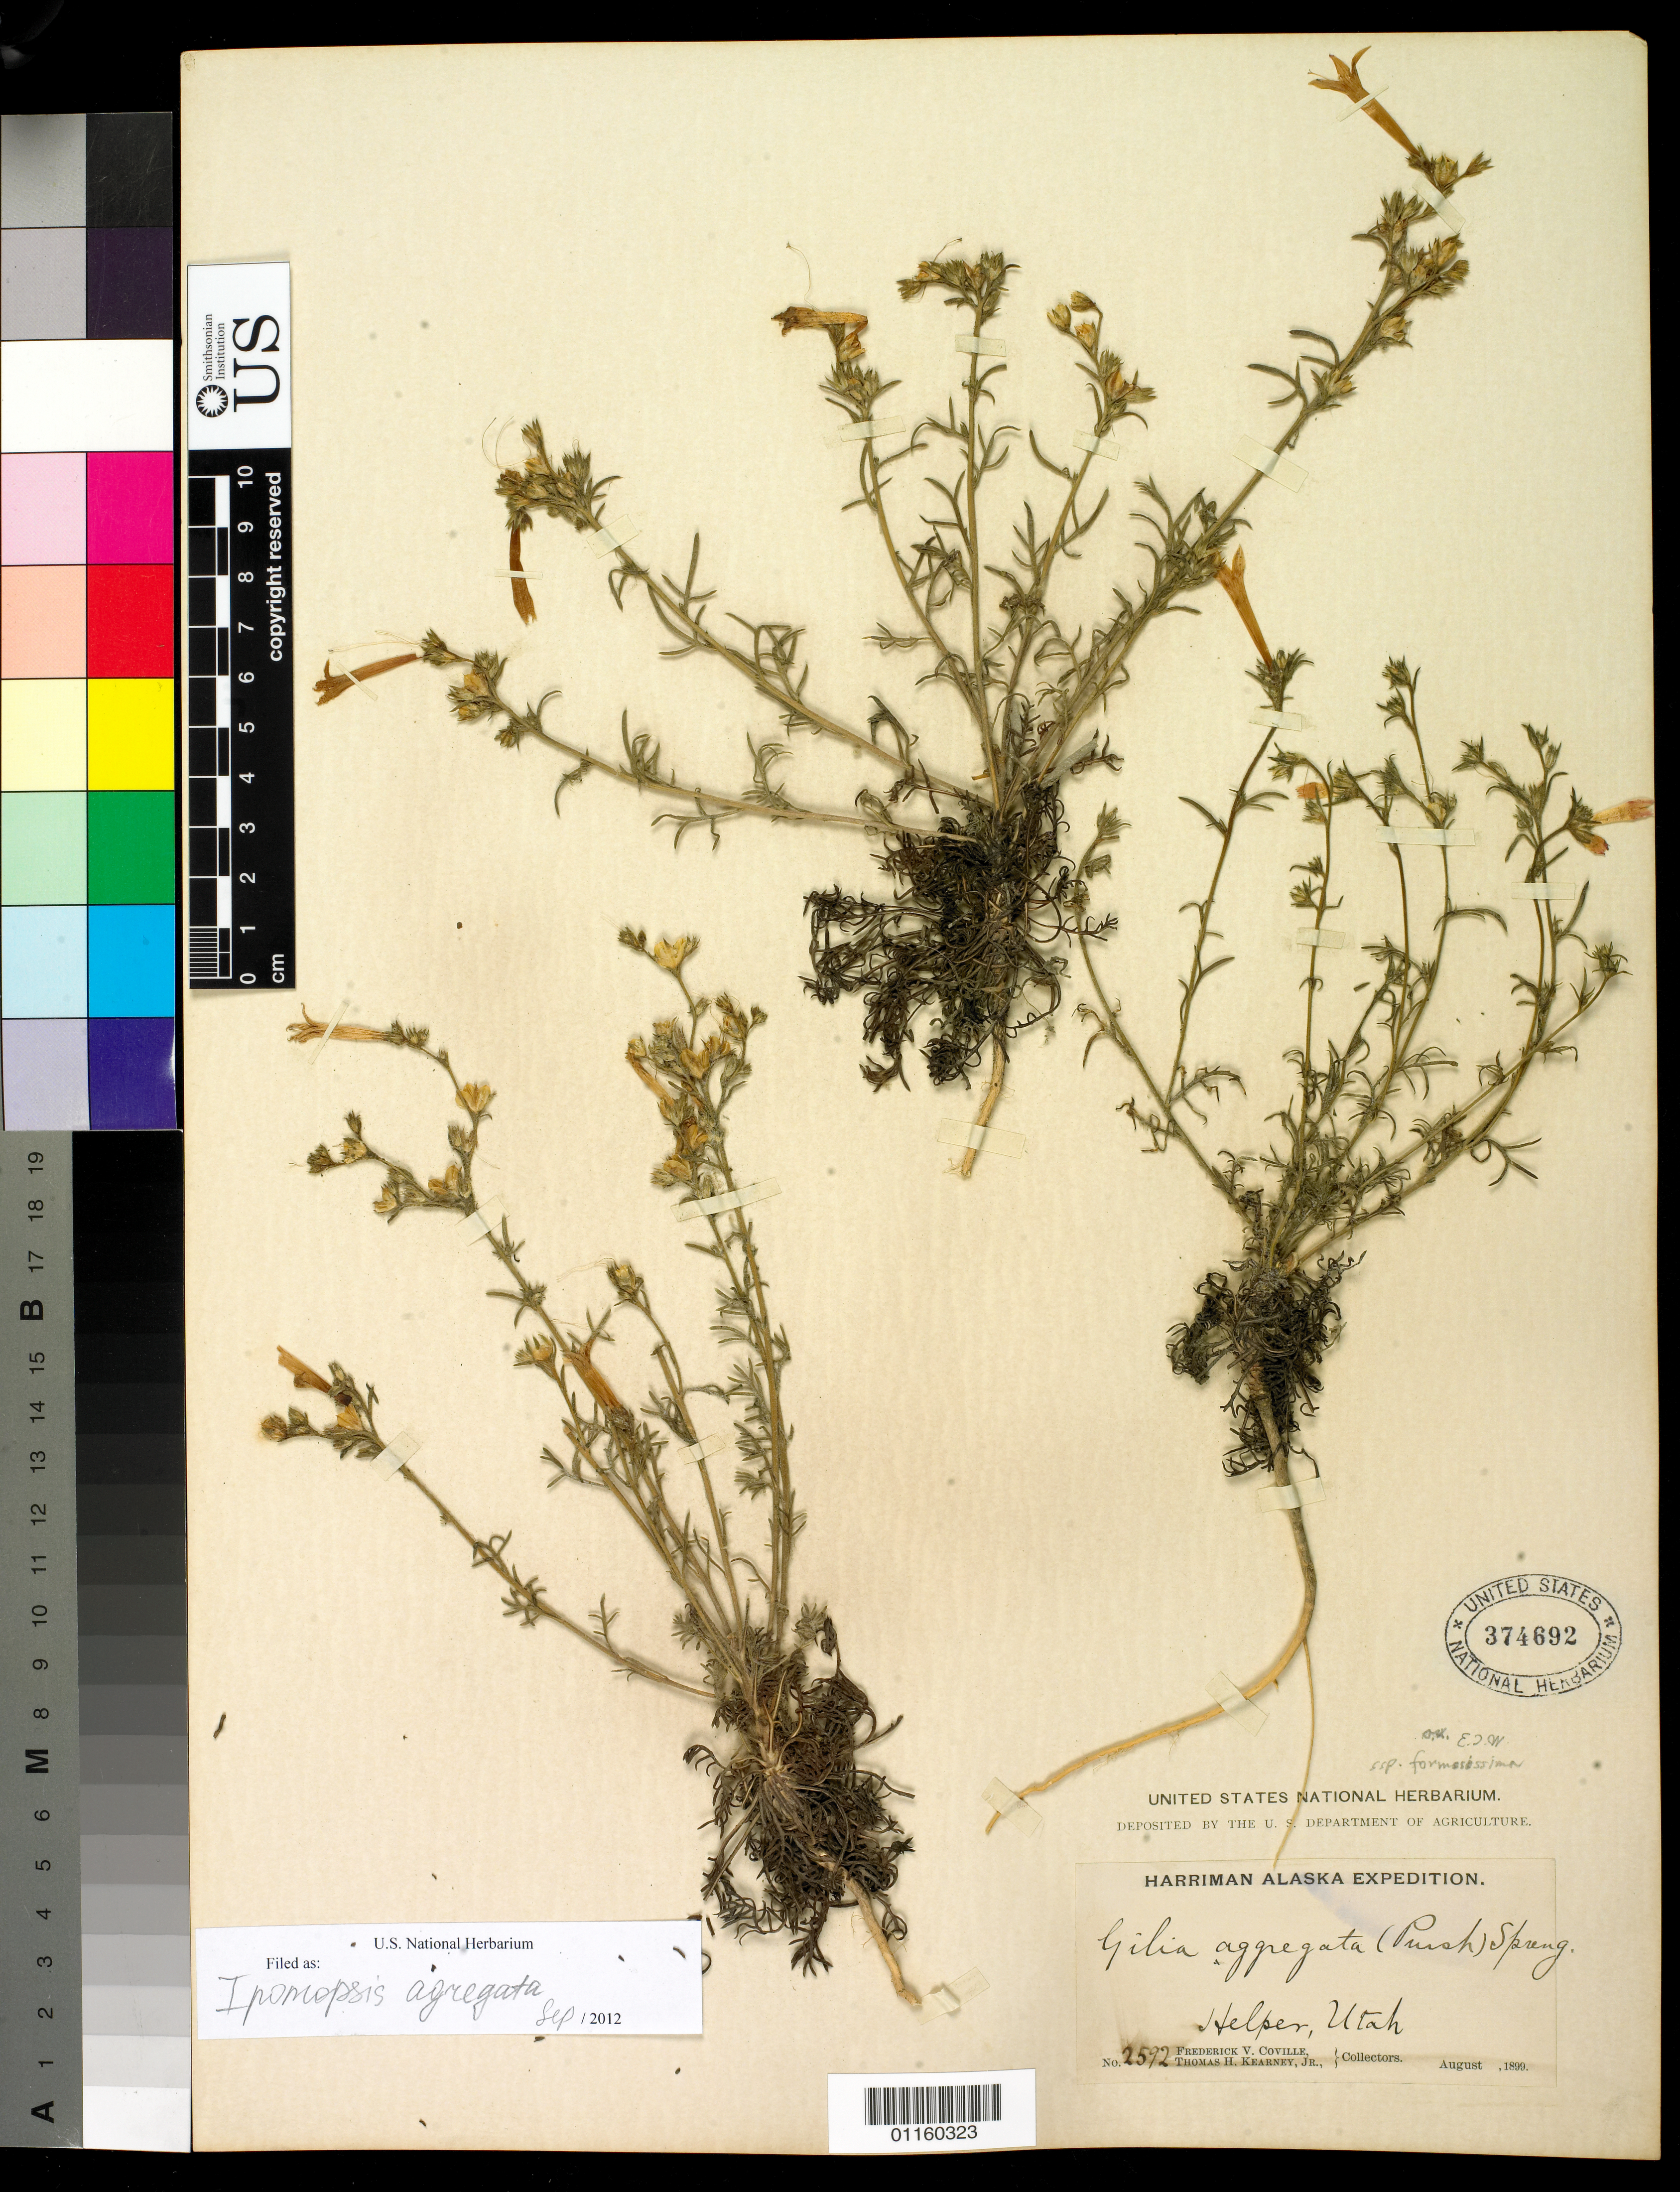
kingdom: Plantae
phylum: Tracheophyta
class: Magnoliopsida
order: Ericales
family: Polemoniaceae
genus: Ipomopsis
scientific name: Ipomopsis aggregata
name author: (Pursh) V.E. Grant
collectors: F. V. Coville & T. H. Kearney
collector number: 2592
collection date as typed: Aug 1899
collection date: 1899-08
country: United States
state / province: Utah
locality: Helper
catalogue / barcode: US 374692